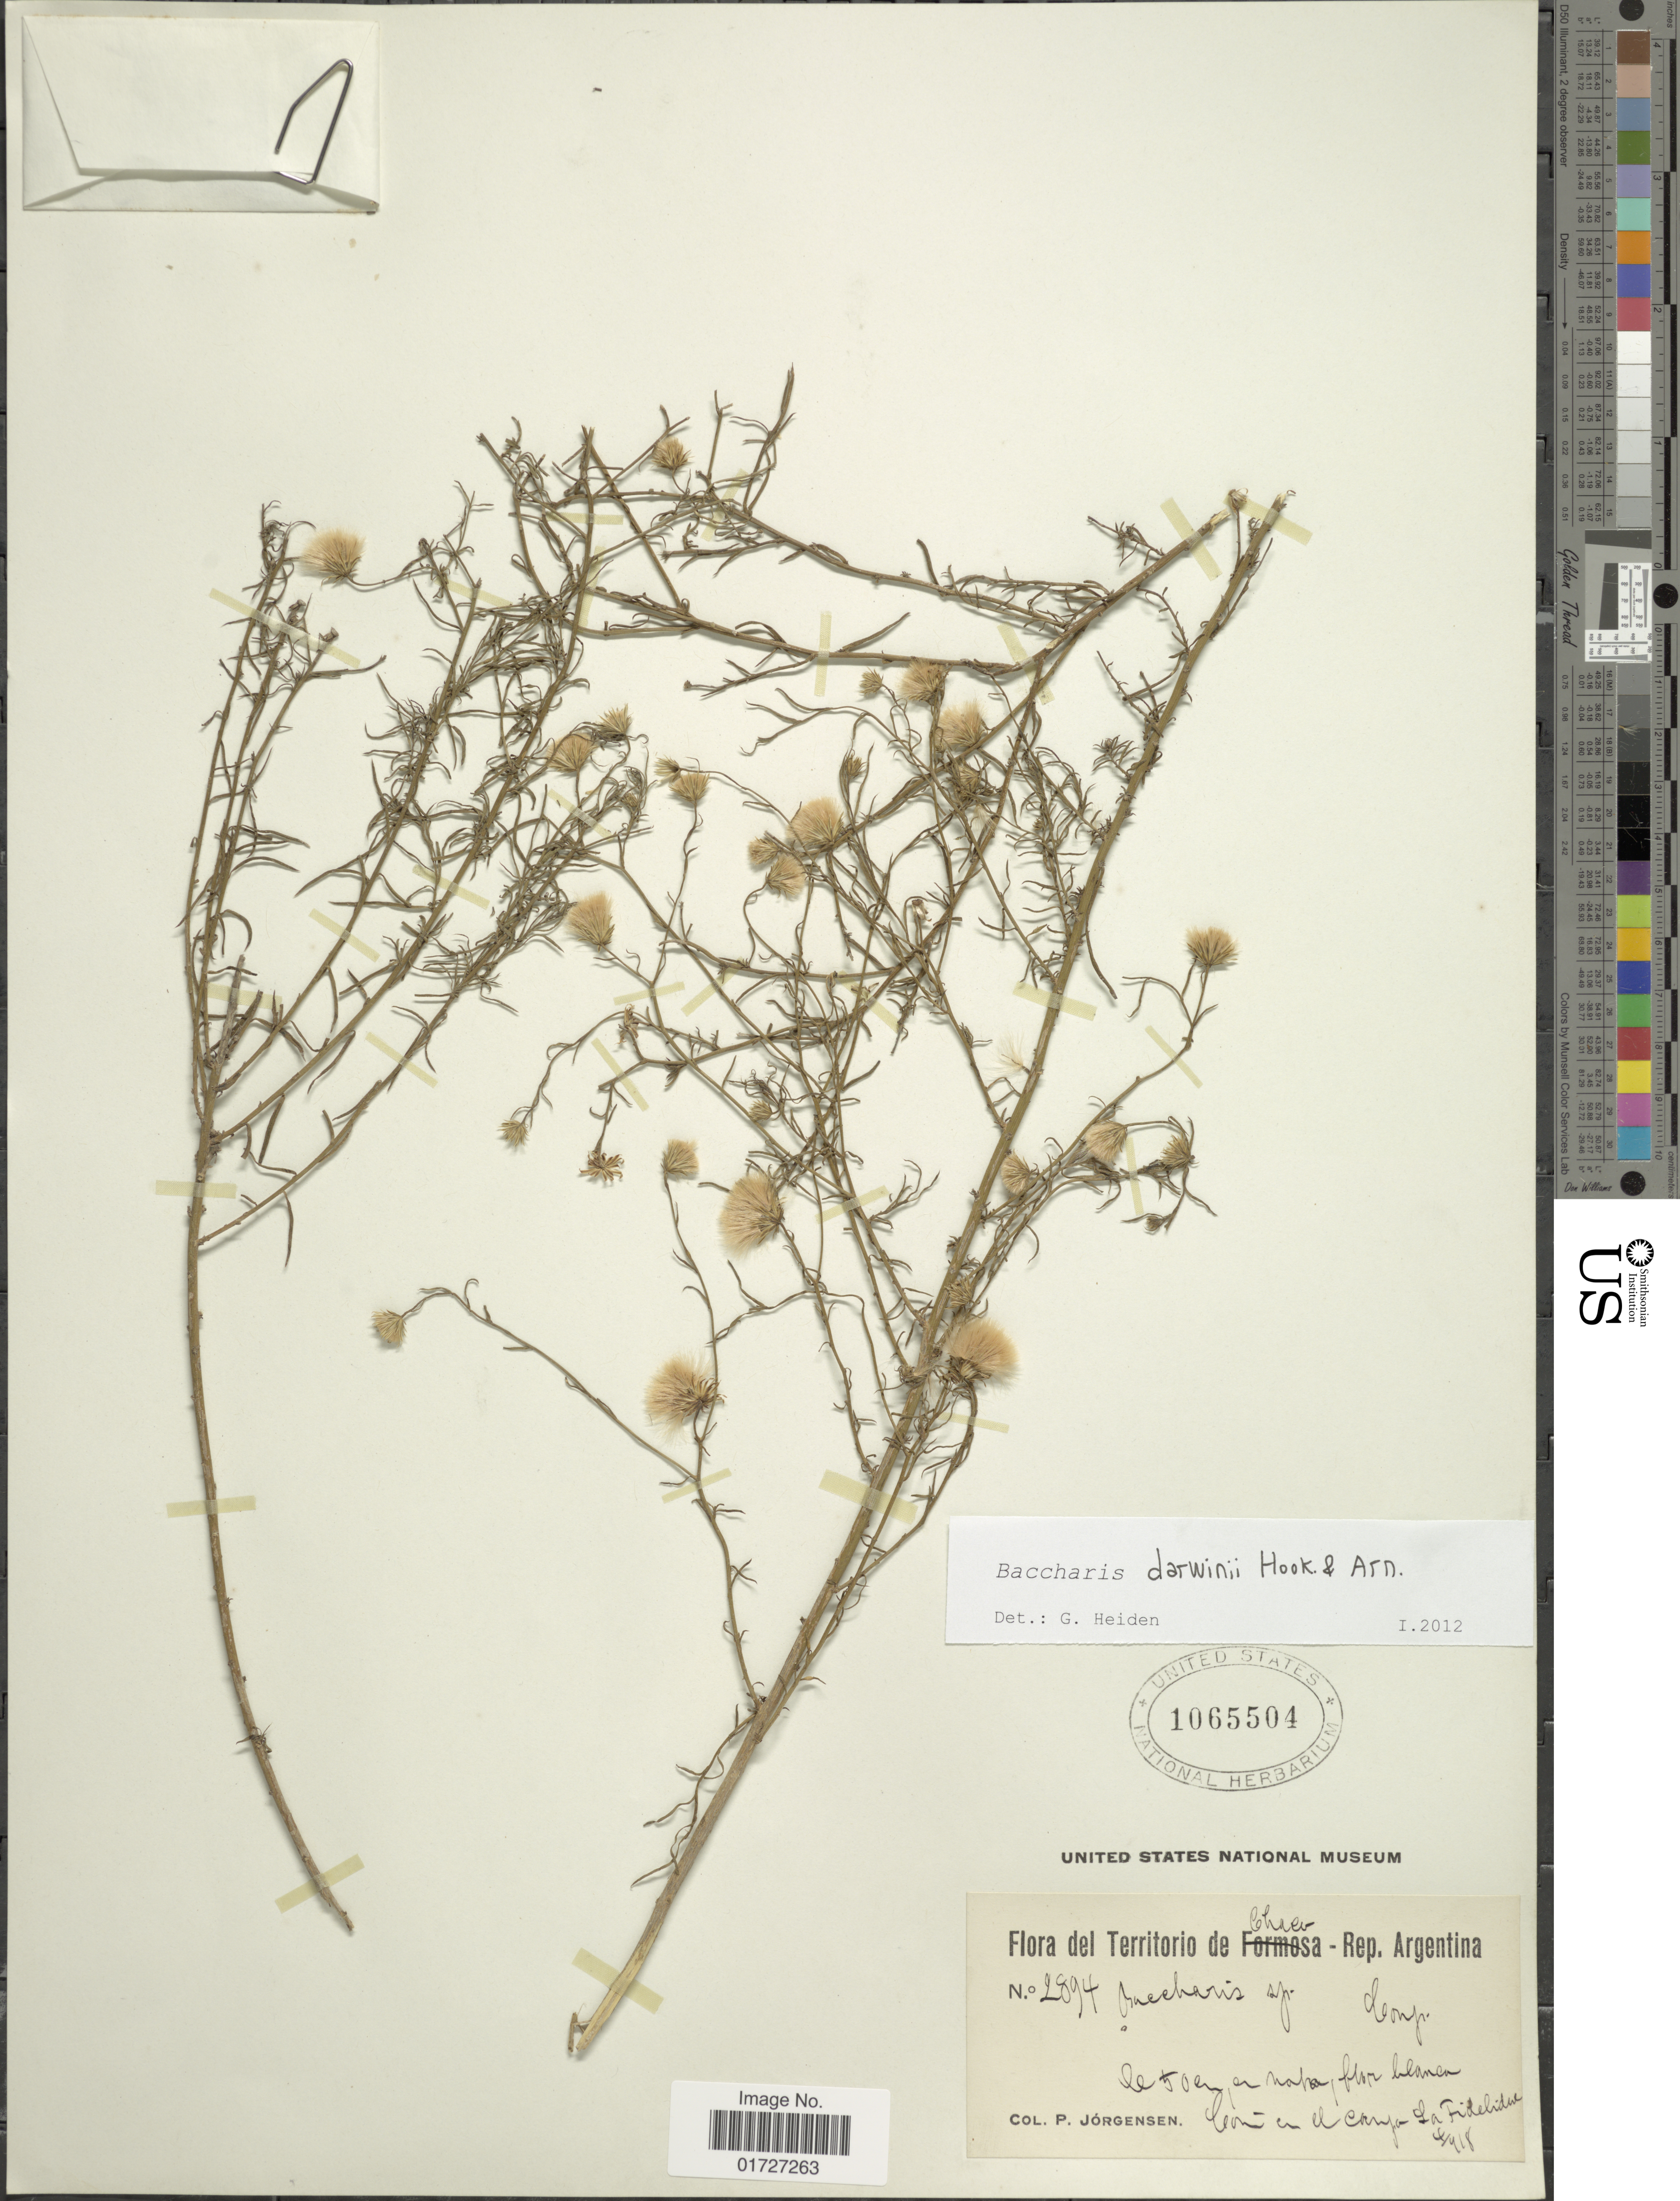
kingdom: Plantae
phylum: Tracheophyta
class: Magnoliopsida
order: Asterales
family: Asteraceae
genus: Baccharis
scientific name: Baccharis darwinii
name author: Hook. & Arn.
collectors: P. Jörgensen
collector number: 2894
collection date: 1918-04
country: Argentina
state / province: Chaco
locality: Rep. Argentina, el Campo-La Fidelidere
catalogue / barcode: US 1065504